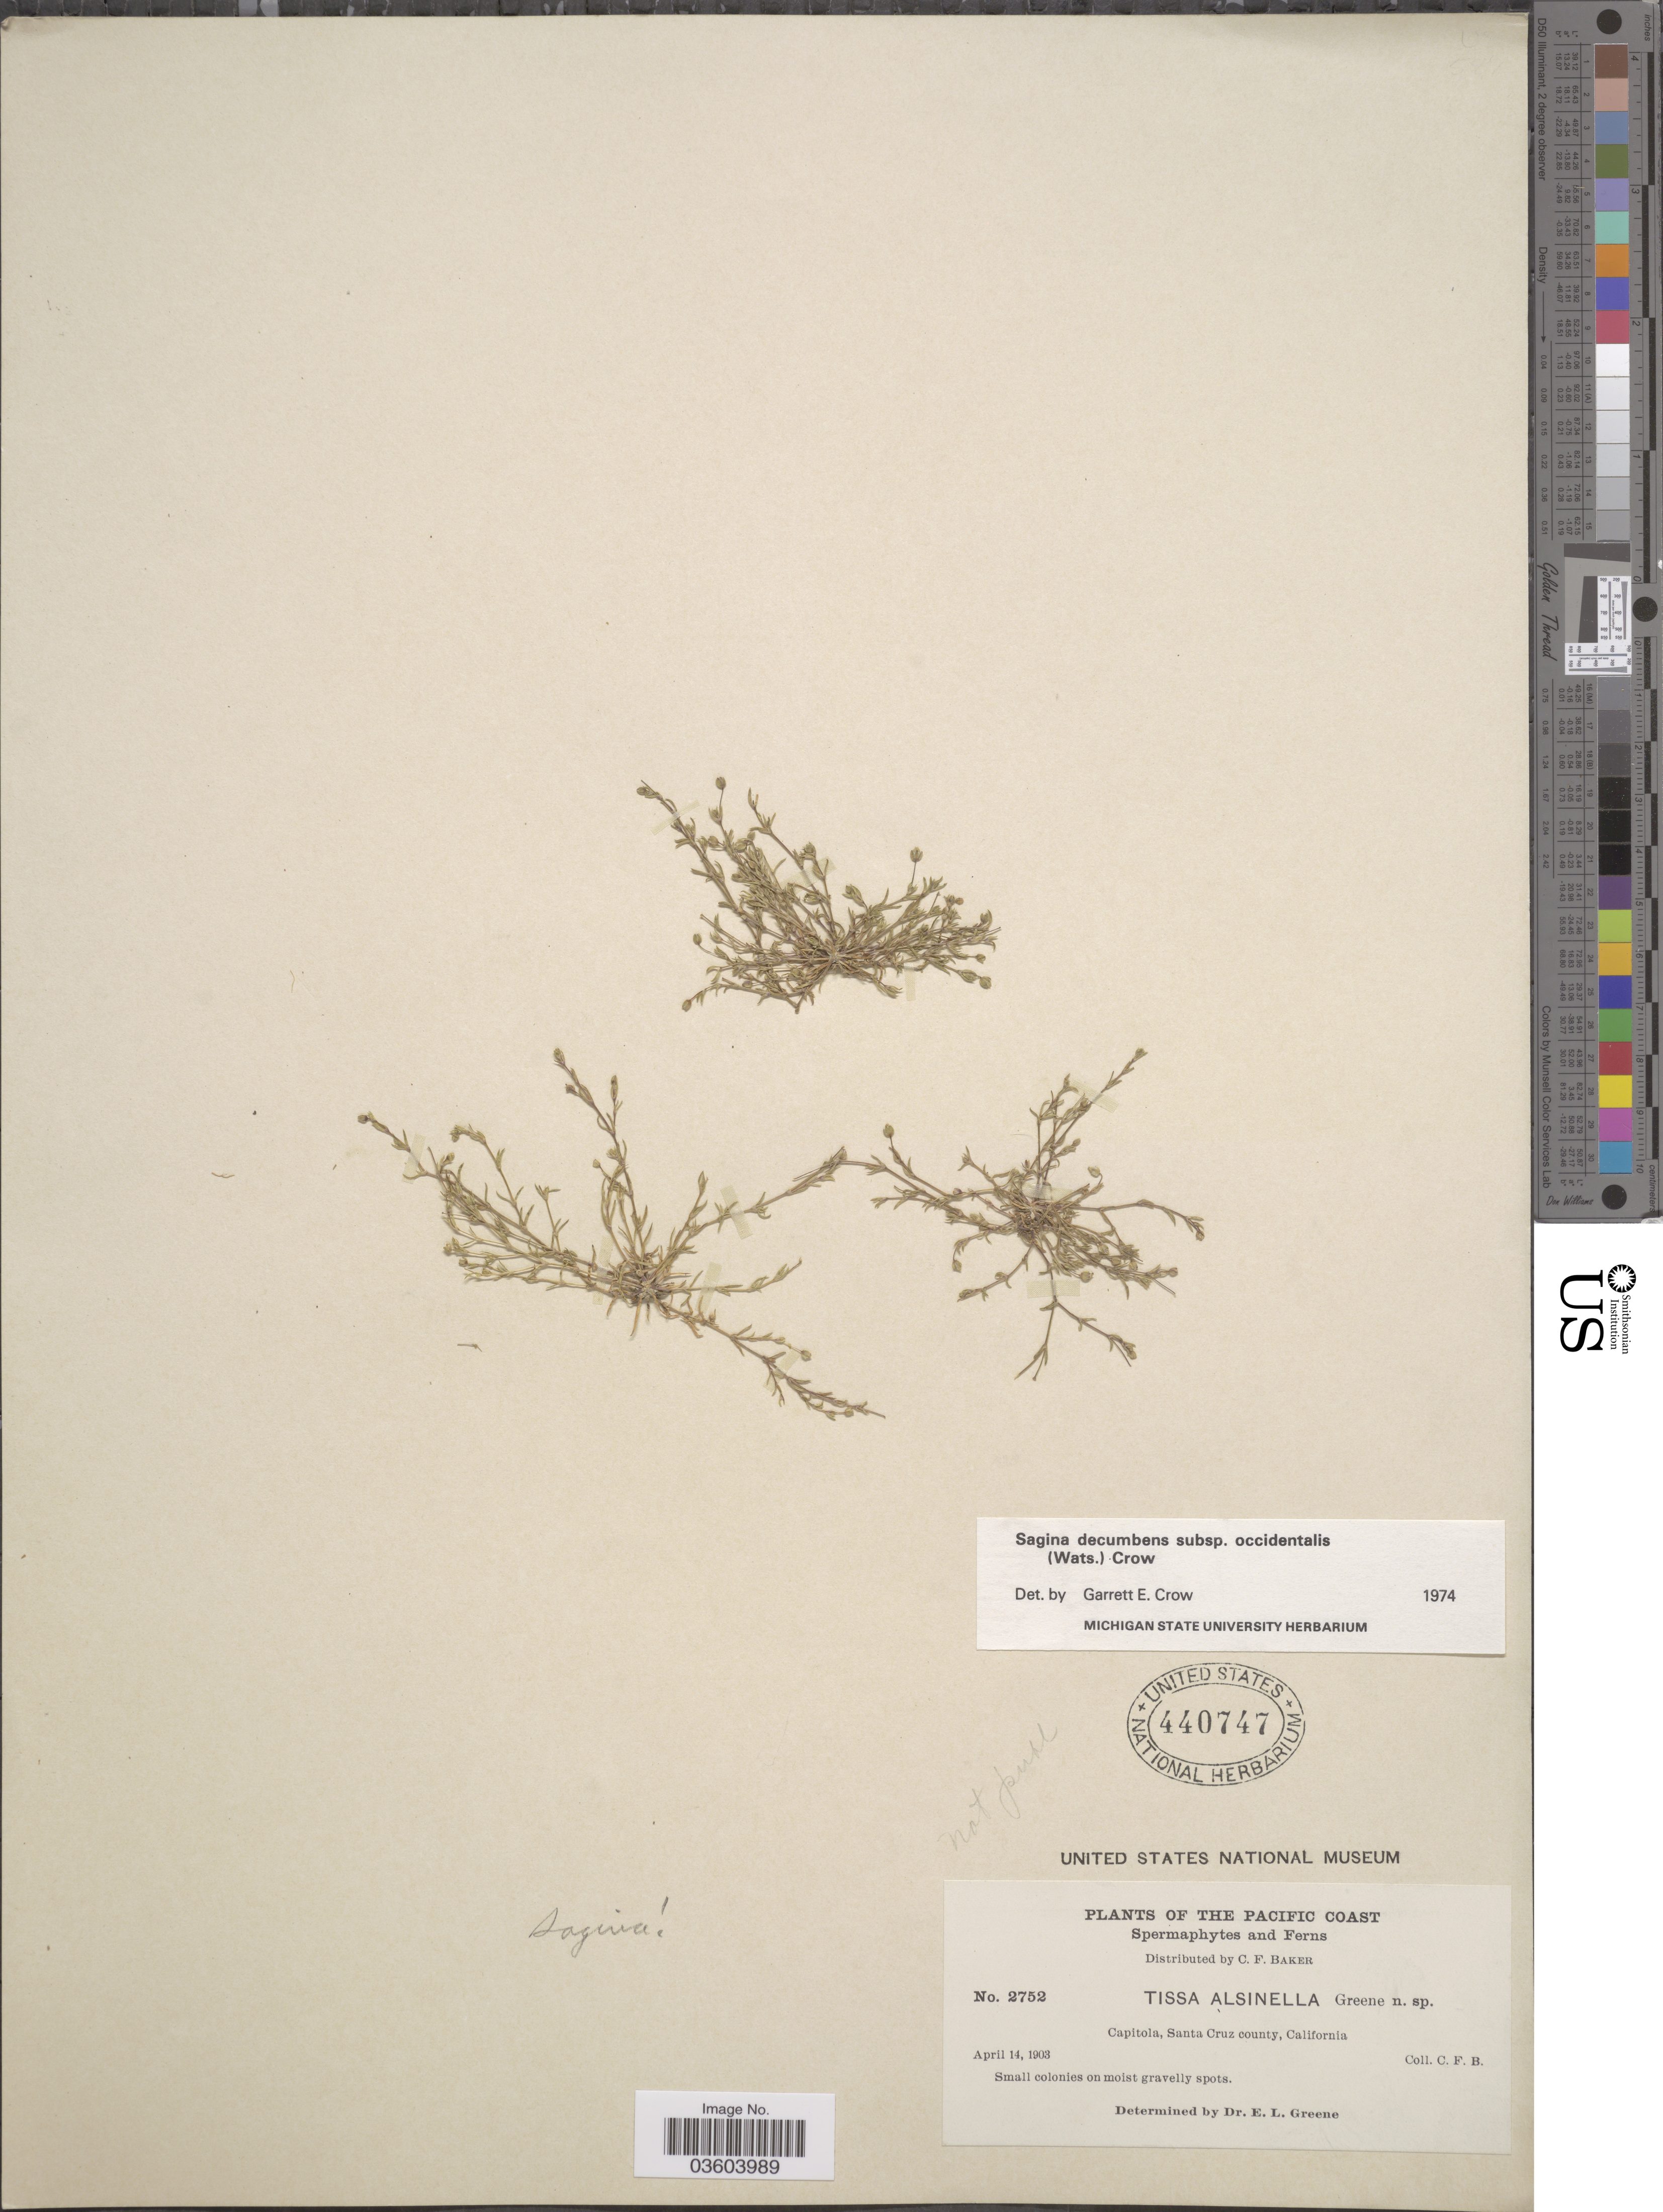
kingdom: Plantae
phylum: Tracheophyta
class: Magnoliopsida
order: Caryophyllales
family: Caryophyllaceae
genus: Sagina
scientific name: Sagina decumbens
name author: (Elliott) Torr. & A. Gray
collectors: C. F. Baker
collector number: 2752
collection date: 1903-04-14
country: United States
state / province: California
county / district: Santa Cruz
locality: The Pacific Coast. Capitola, Santa Cruz county.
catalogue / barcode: US 440747